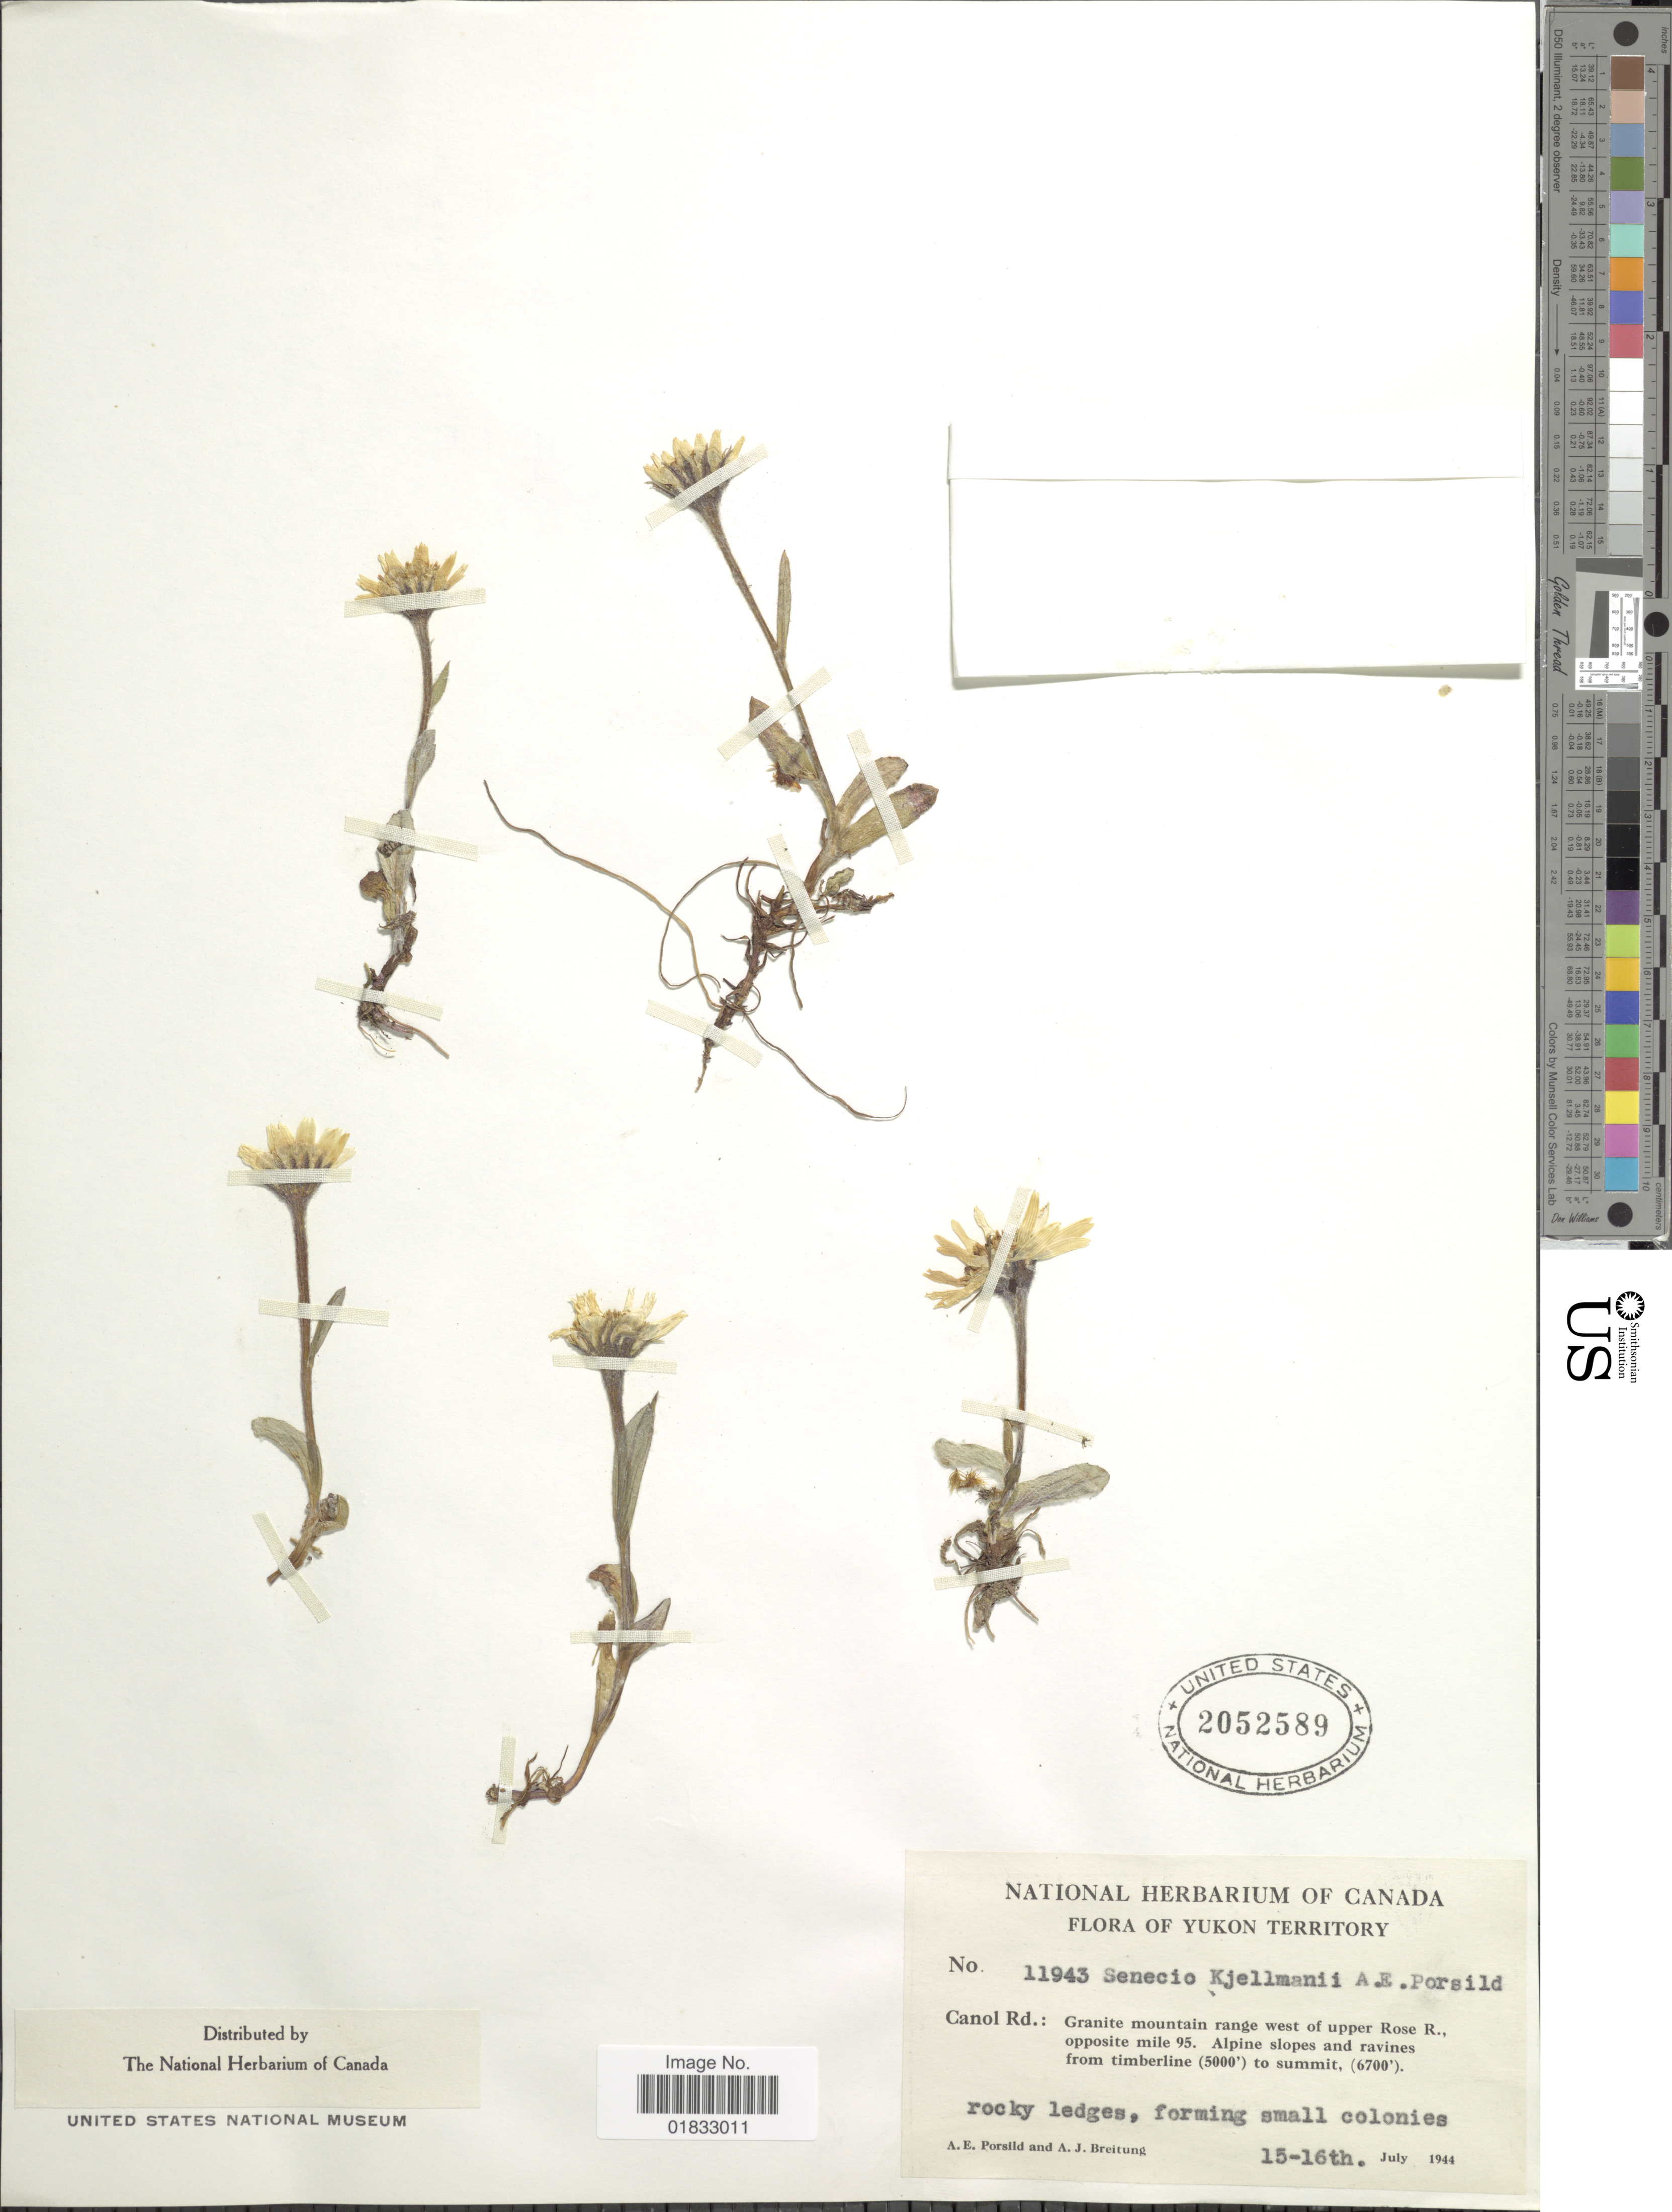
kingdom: Plantae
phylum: Tracheophyta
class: Magnoliopsida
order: Asterales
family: Asteraceae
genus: Tephroseris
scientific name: Tephroseris kjellmanii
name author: (A.E. Porsild) Holub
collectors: A. E. Porsild & A. Breitung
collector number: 11943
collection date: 1944-07-15/1944-07-16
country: Canada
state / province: Yukon Territory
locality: Canol Rd.: Granite mountain range west of upper Rose R., opposite mile 95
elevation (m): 1524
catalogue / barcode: US 2052589